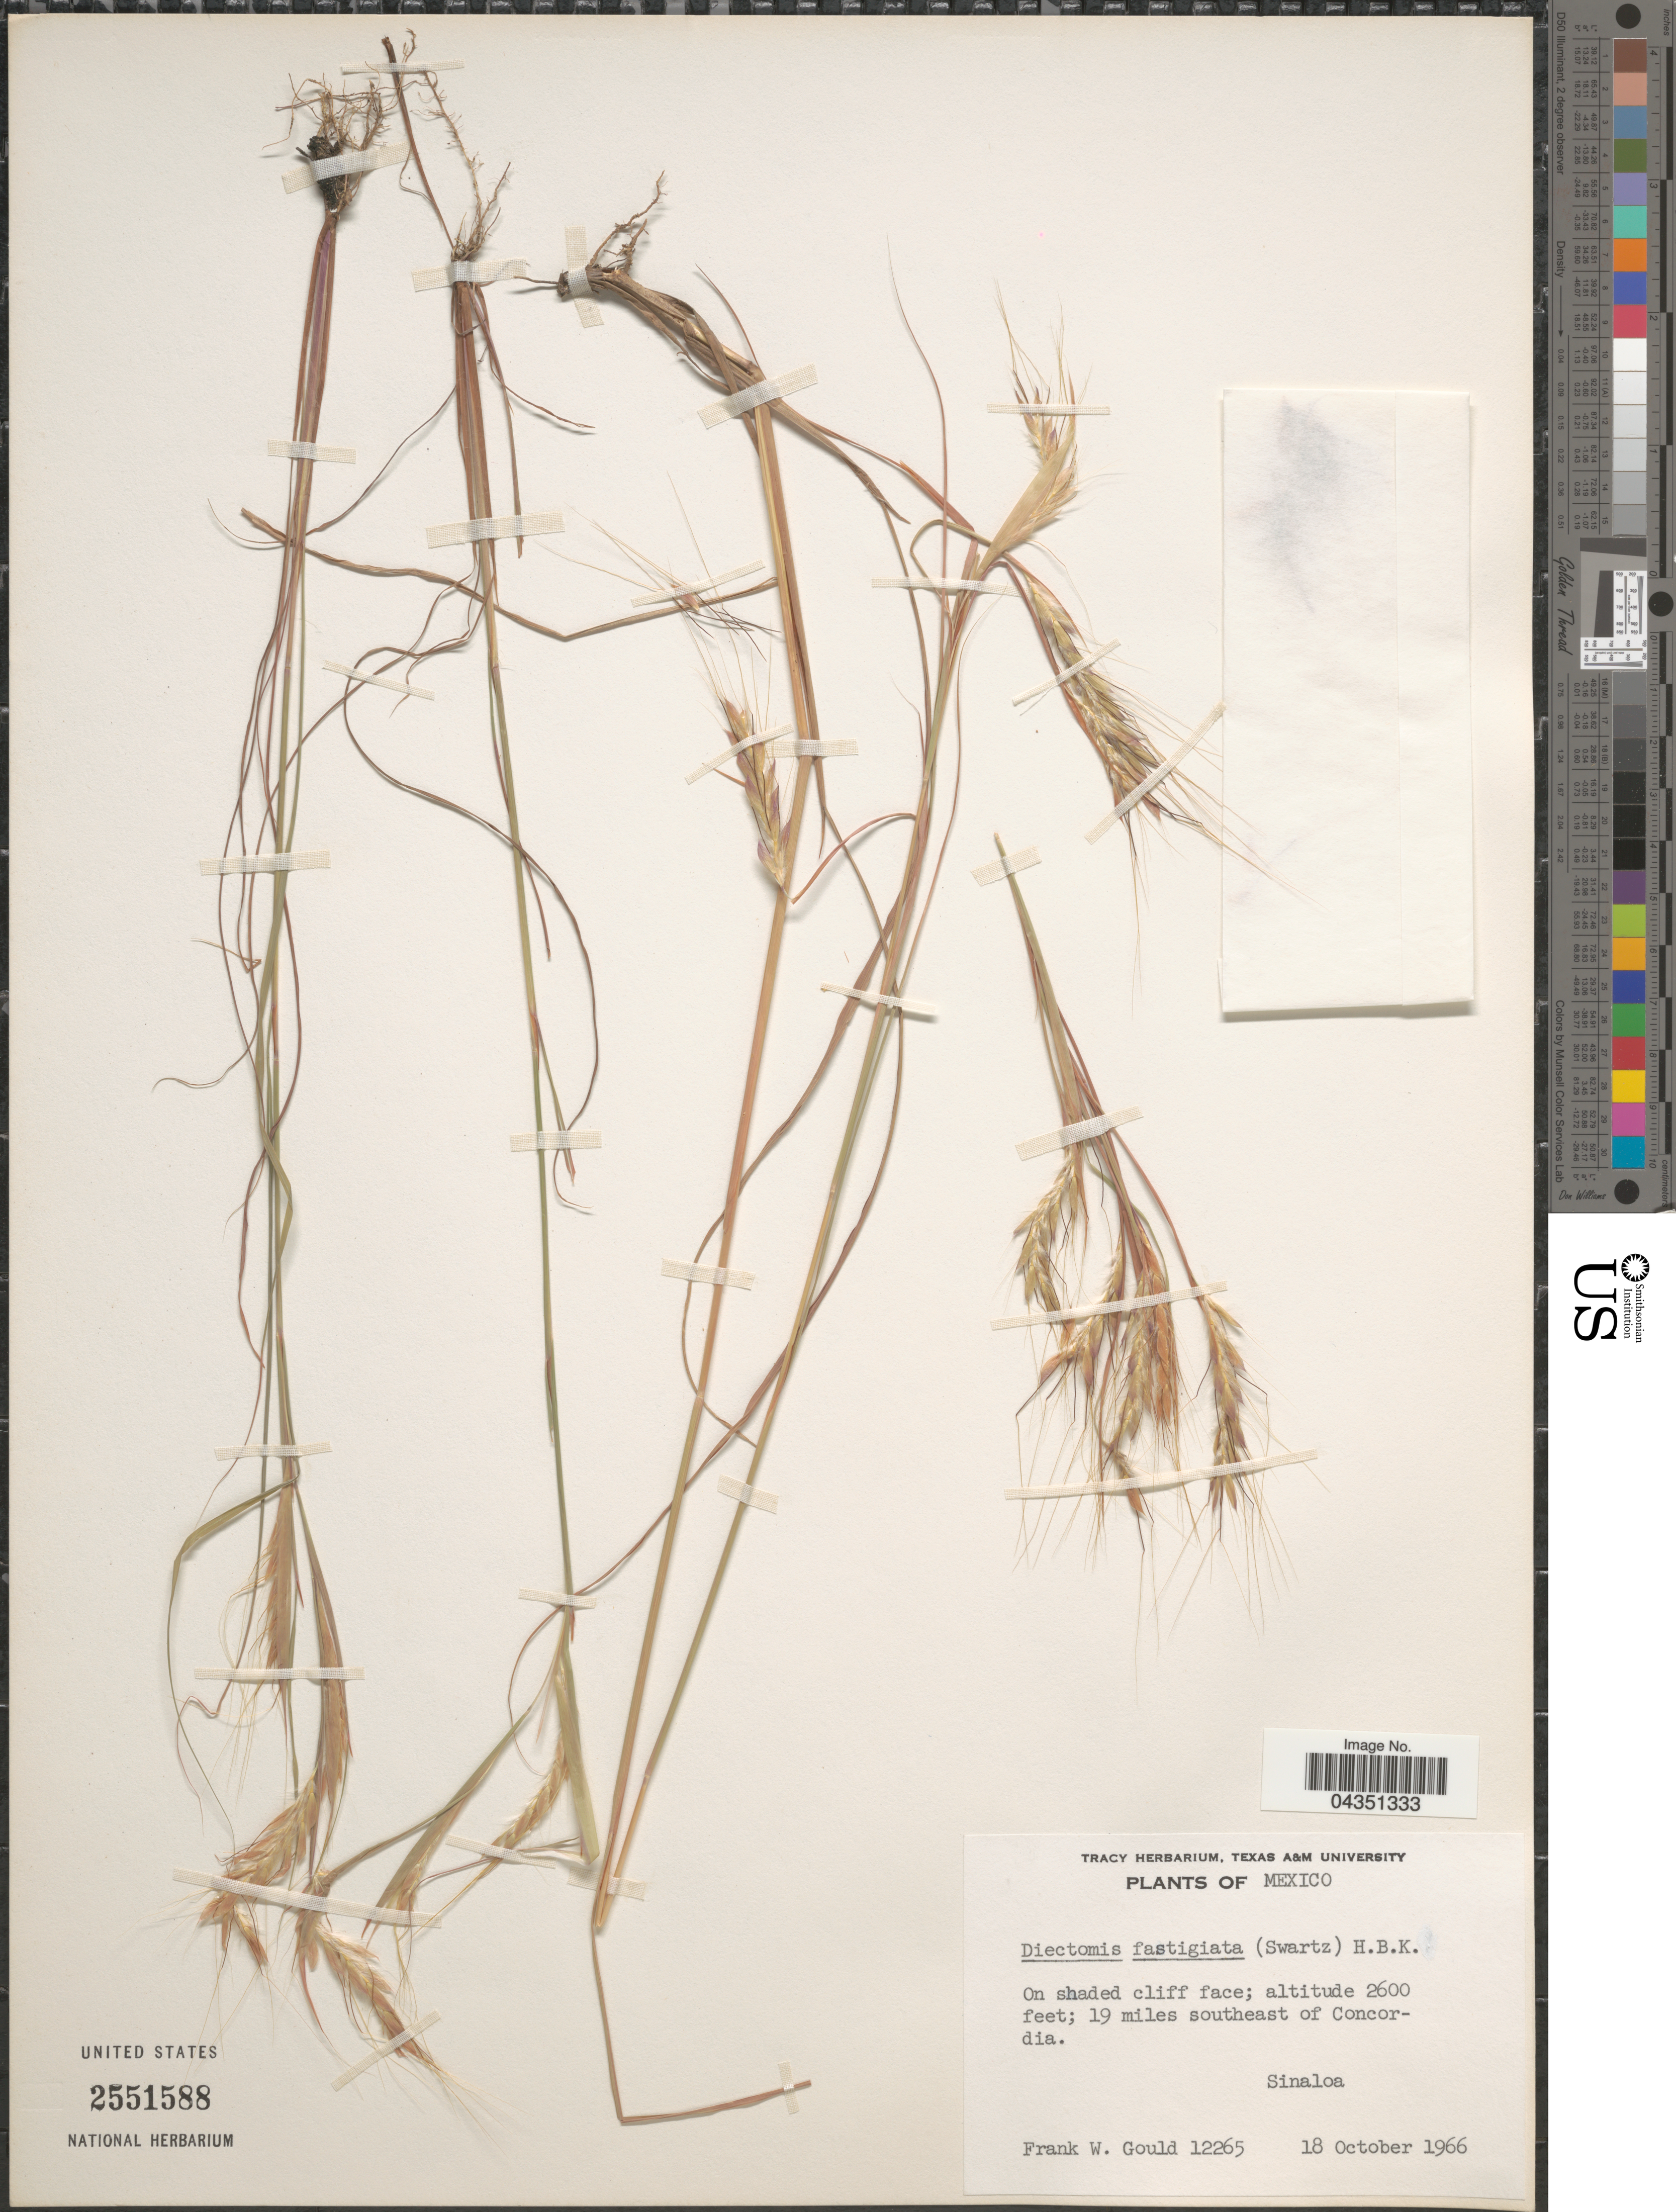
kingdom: Plantae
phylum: Tracheophyta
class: Liliopsida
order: Poales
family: Poaceae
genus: Diectomis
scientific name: Diectomis fastigiata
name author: (Sw.) P. Beauv.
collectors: F. W. Gould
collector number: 12265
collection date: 1966-10-18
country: Mexico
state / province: Sinaloa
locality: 19 miles southeast of Concordia.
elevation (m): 792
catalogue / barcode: US 2551588